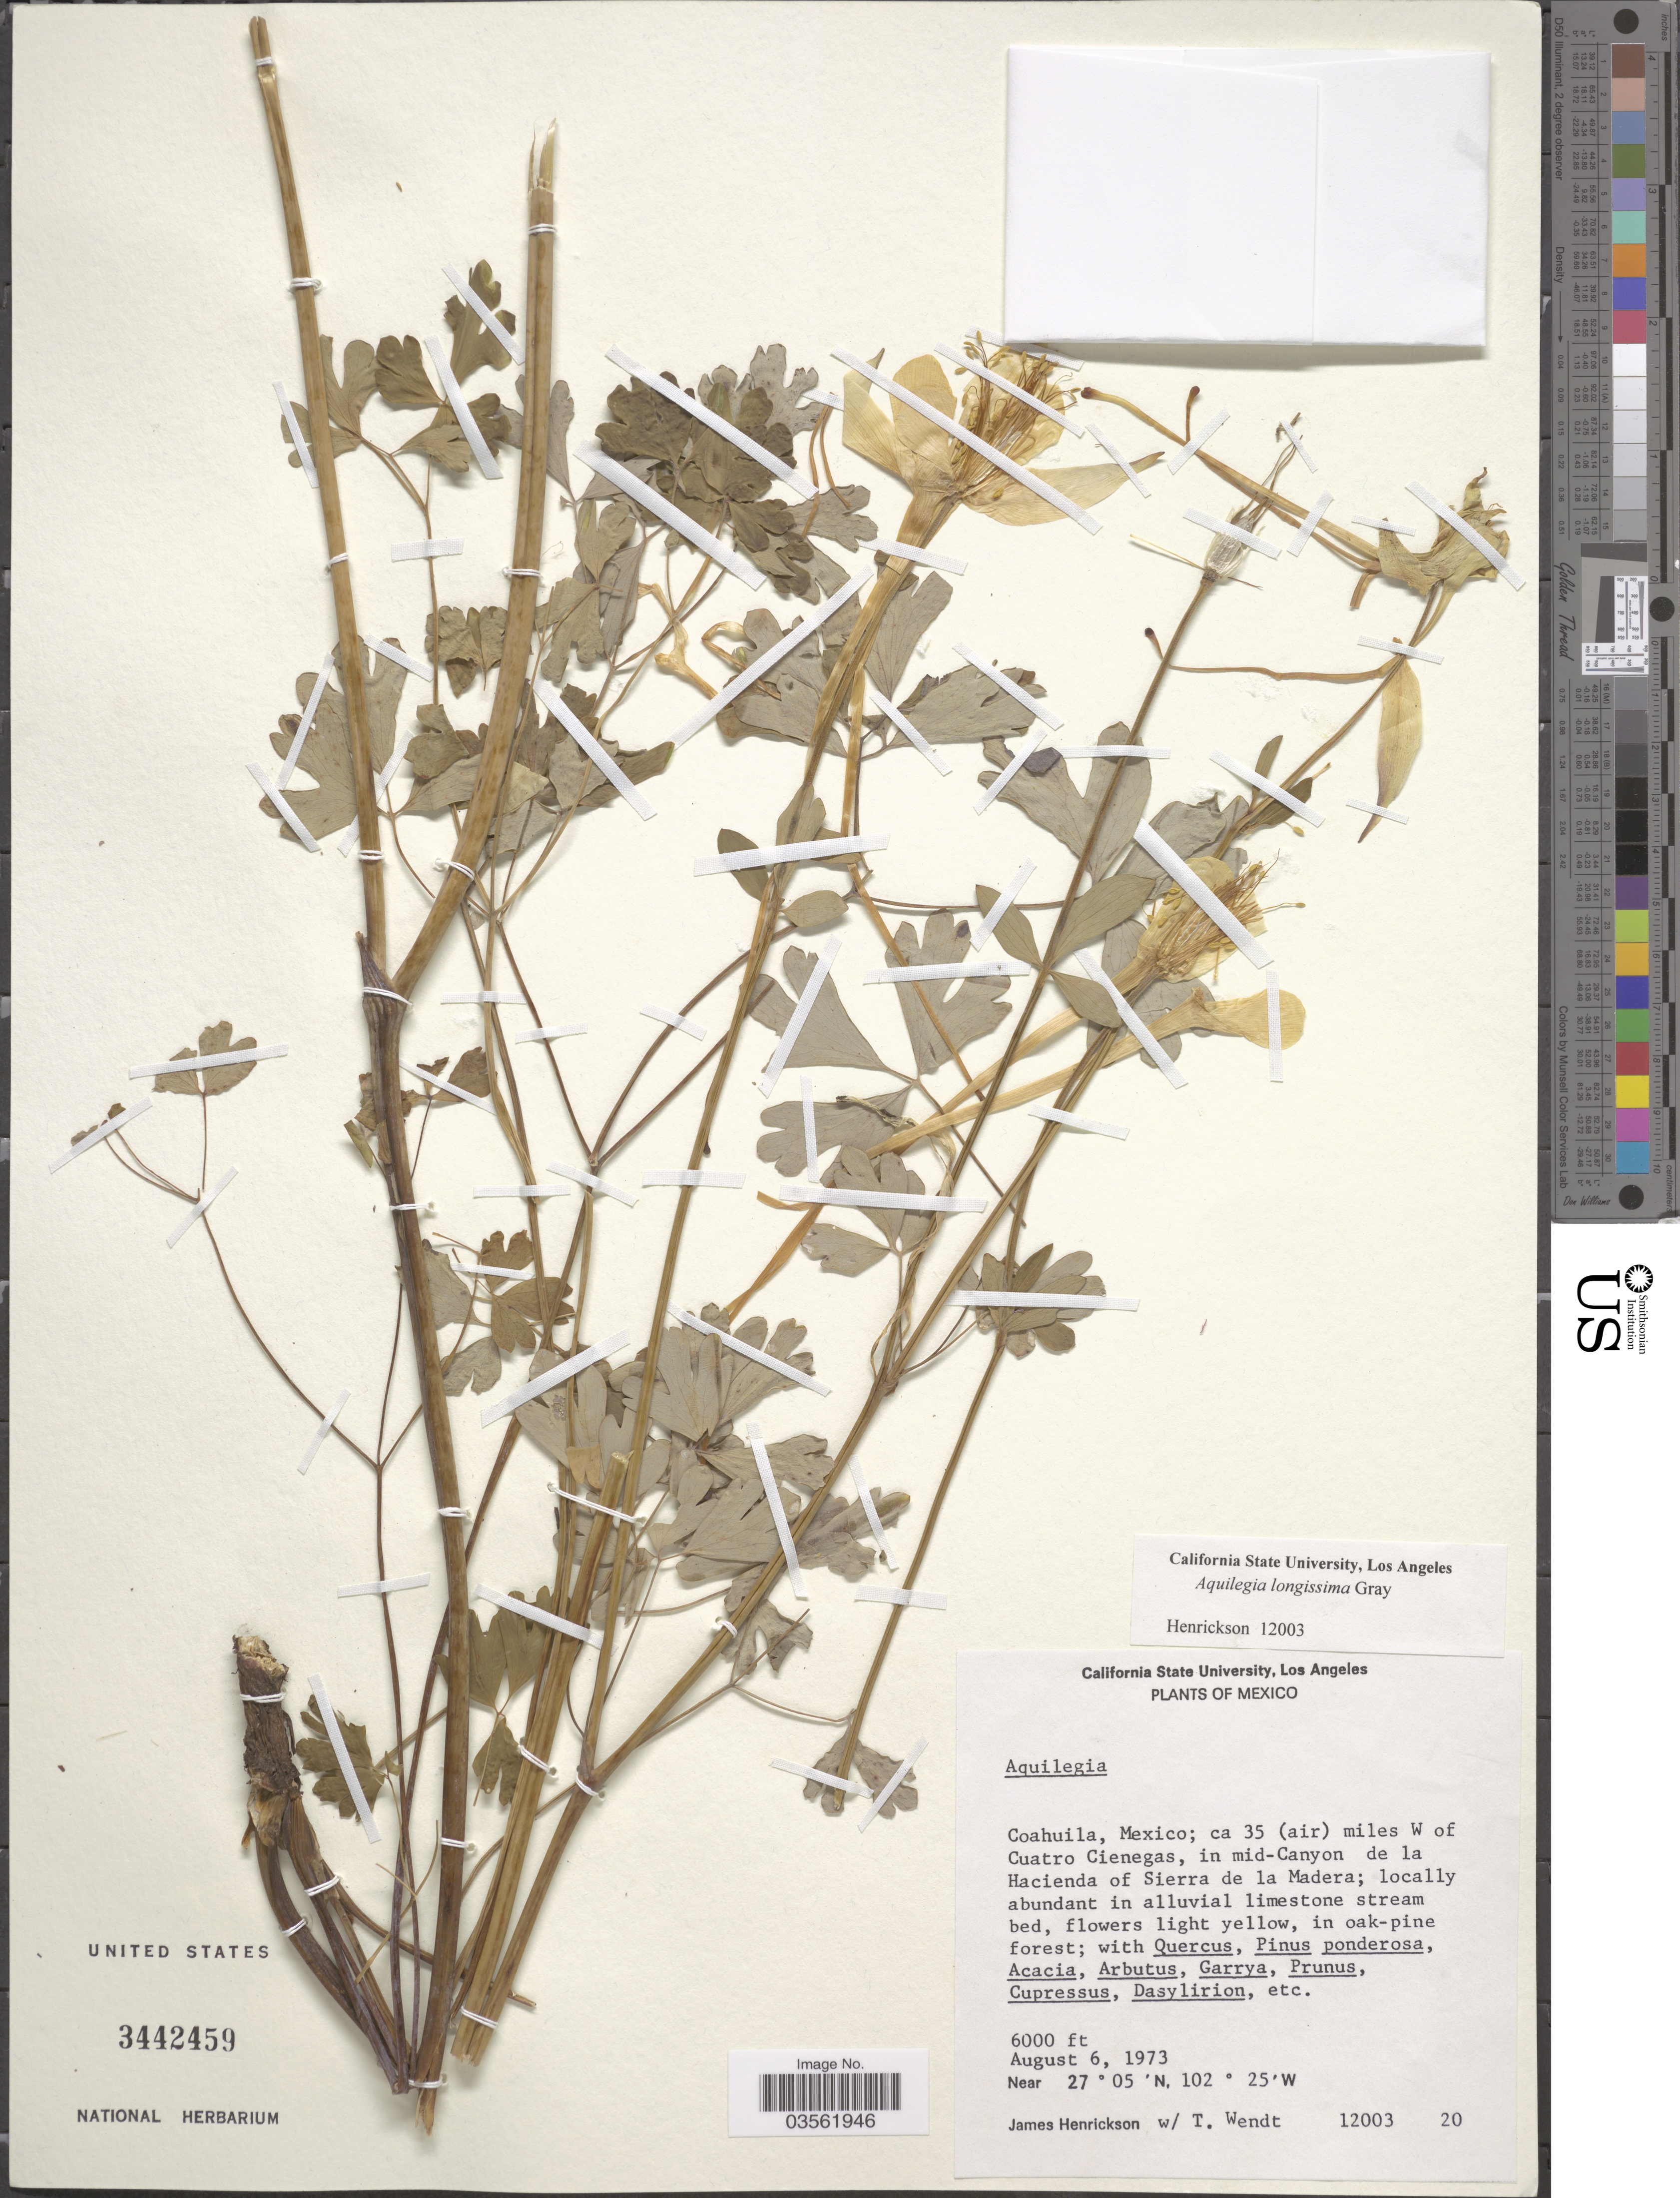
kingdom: Plantae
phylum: Tracheophyta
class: Magnoliopsida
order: Ranunculales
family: Ranunculaceae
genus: Aquilegia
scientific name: Aquilegia longissima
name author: A. Gray ex S. Watson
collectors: J. Henrickson & T. L. Wendt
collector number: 12003/20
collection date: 1973-08-06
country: Mexico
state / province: Coahuila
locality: Ca 35 (air) miles W of Cuatro Cienegas, in mid-Canyon de la Hacienda of Sierra de la Madera.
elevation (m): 1829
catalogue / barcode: US 3442459